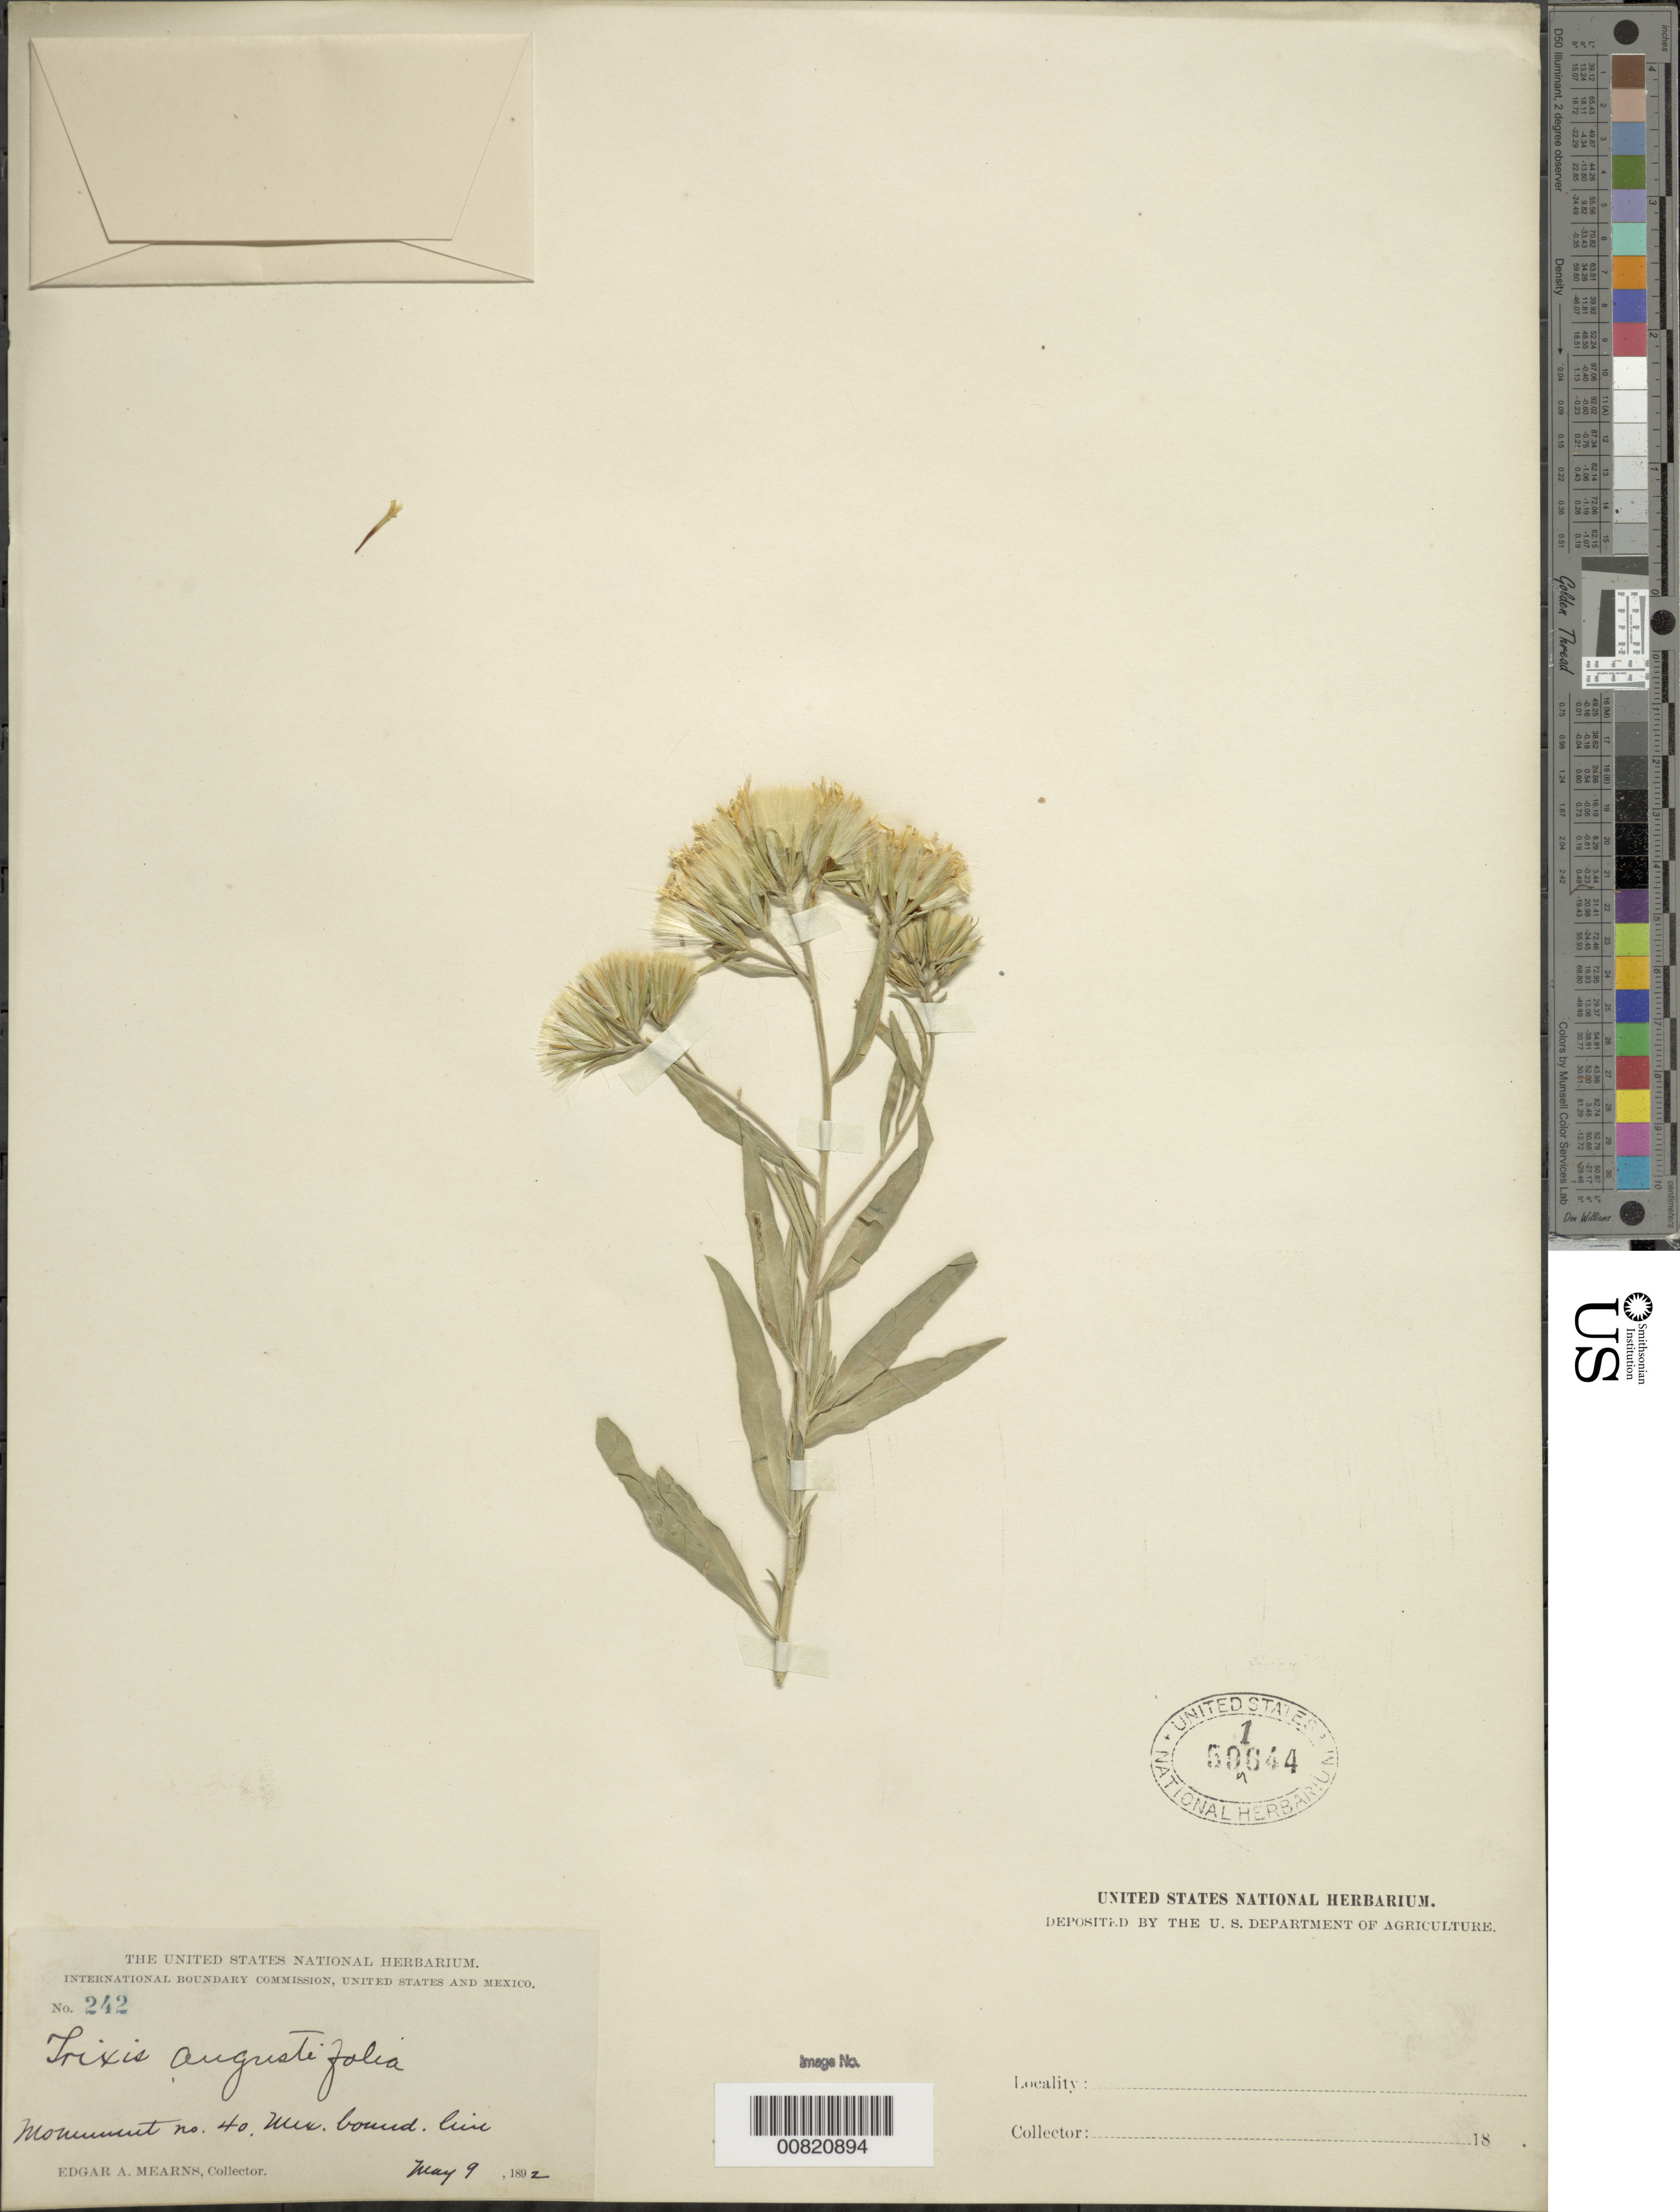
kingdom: Plantae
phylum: Tracheophyta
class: Magnoliopsida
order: Asterales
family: Asteraceae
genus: Trixis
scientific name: Trixis californica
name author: Kellogg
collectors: E. A. Mearns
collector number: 242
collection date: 1892-05-09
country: Mexico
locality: Monument no. 40 Mex. bound, line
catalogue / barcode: US 591644